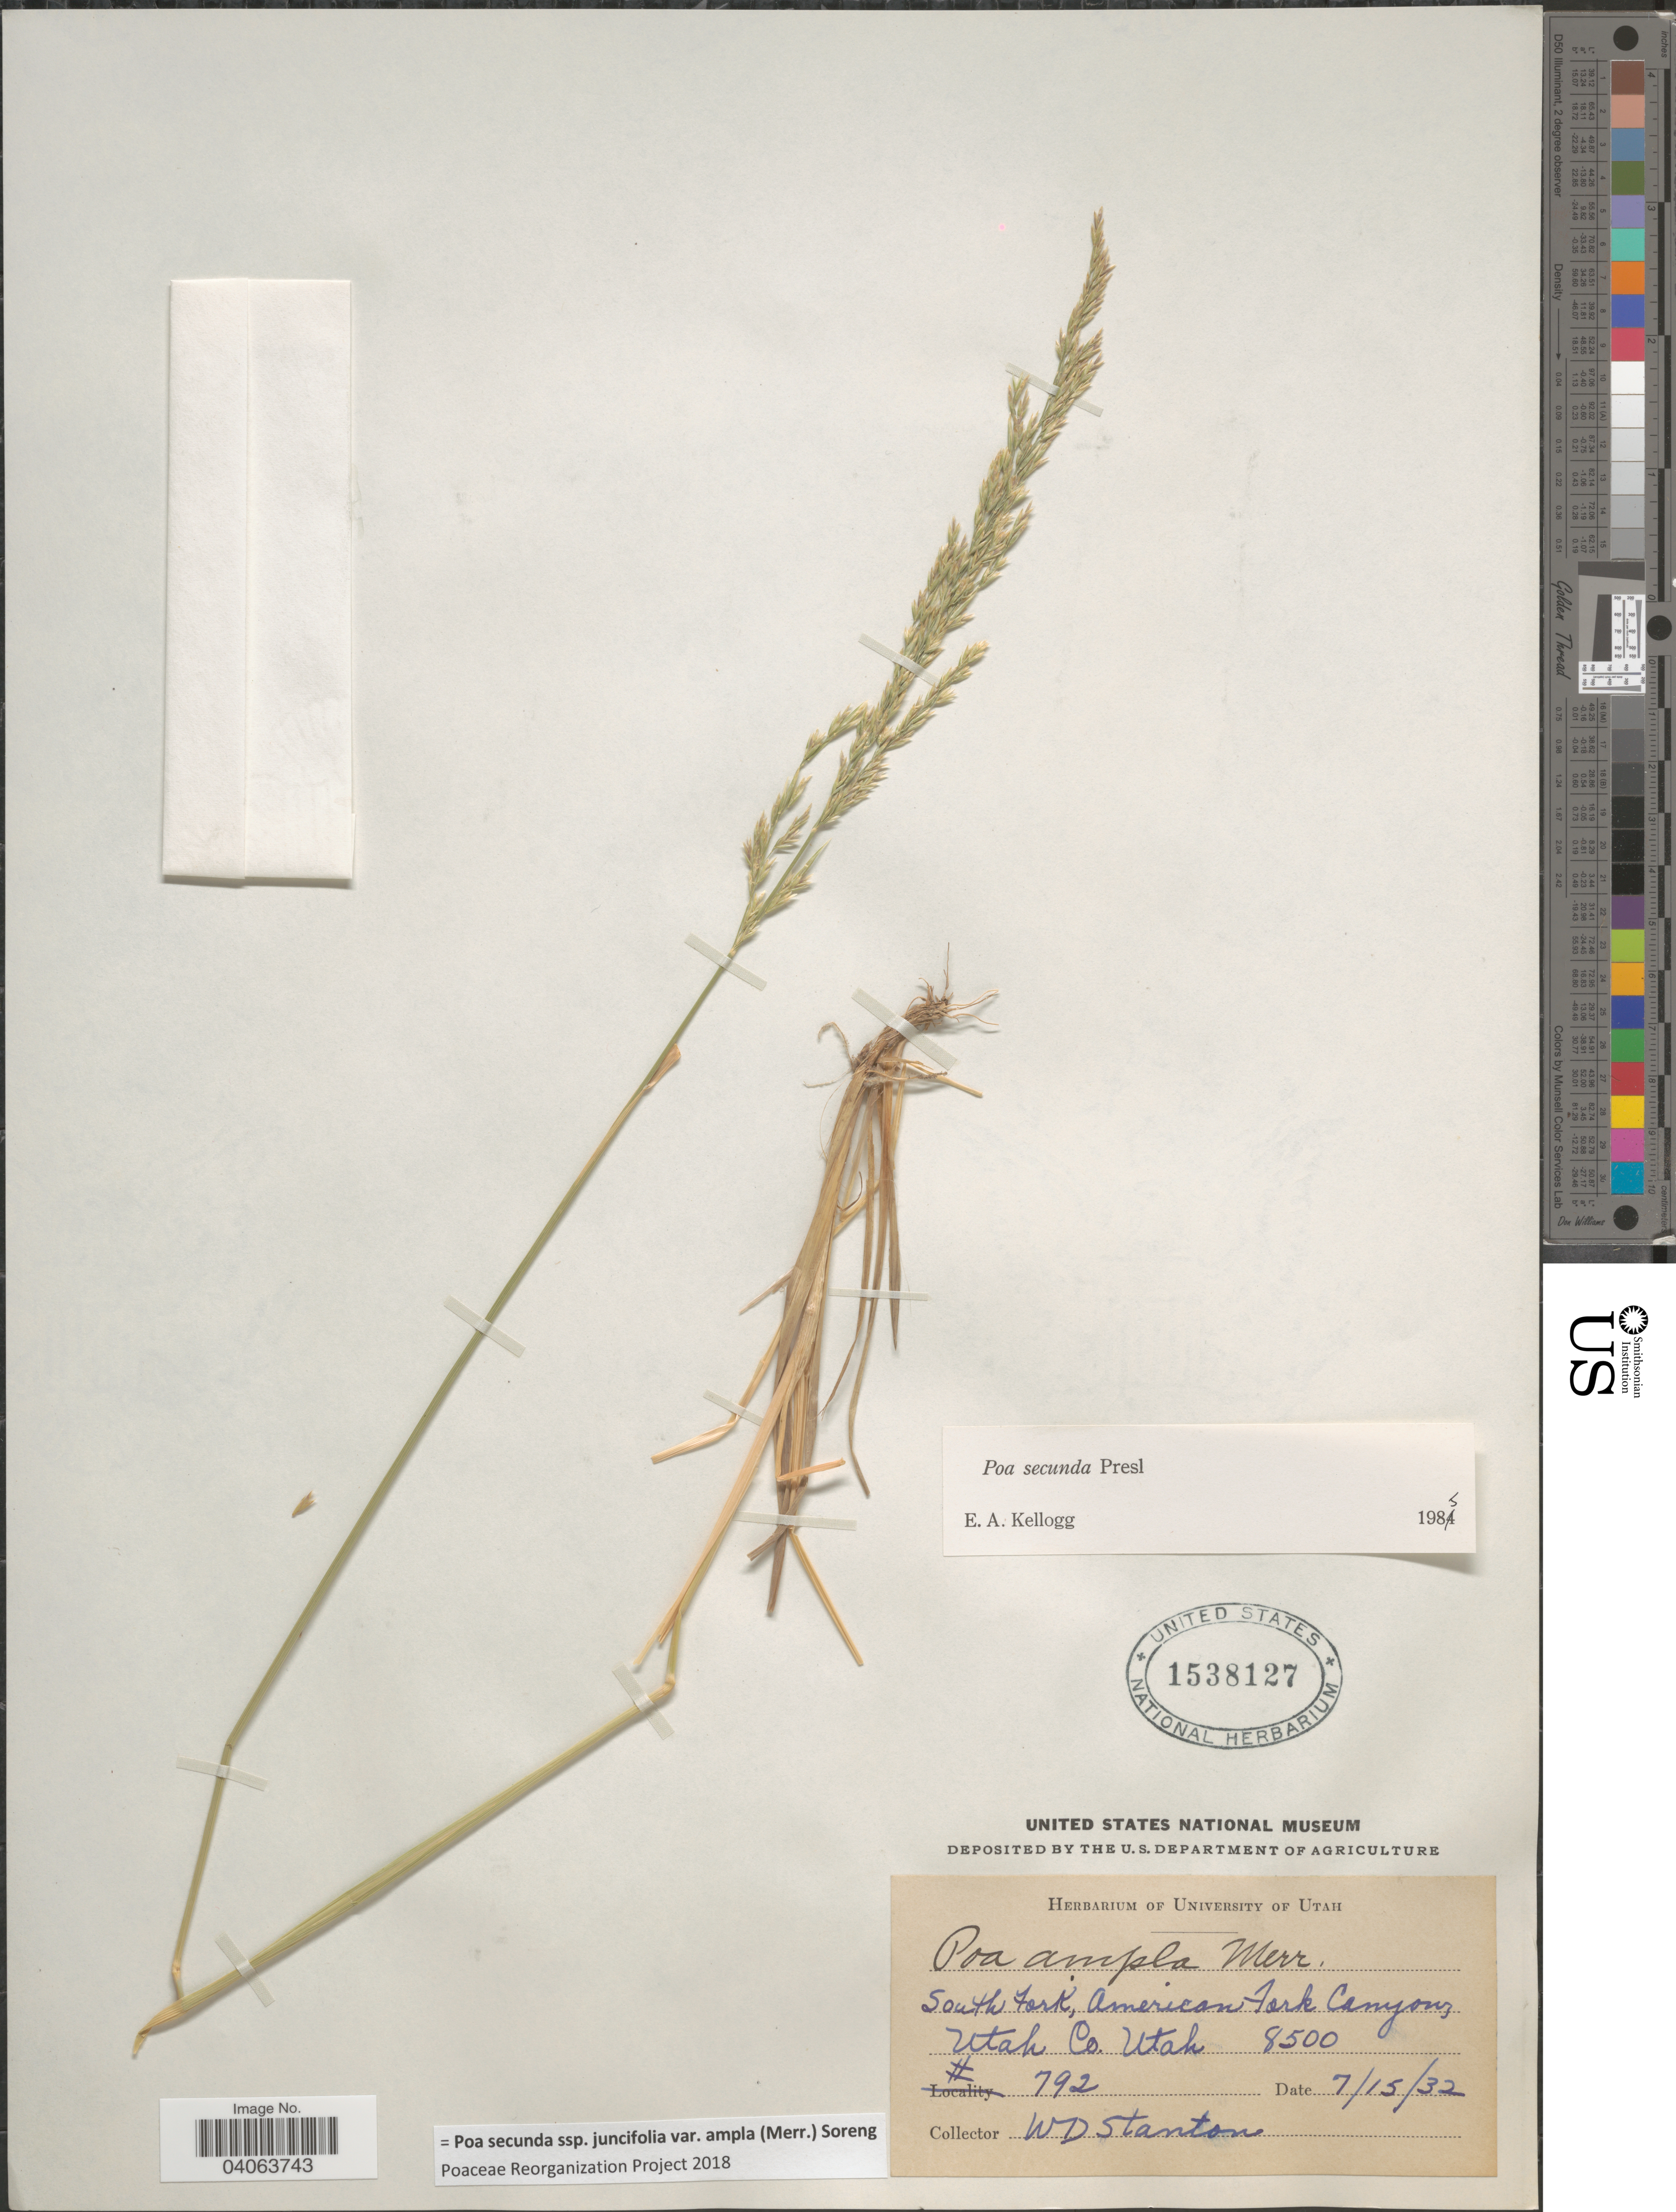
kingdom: Plantae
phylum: Tracheophyta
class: Liliopsida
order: Poales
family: Poaceae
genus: Poa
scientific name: Poa secunda subsp. juncifolia var. ampla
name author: (Merr.) Soreng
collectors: W. Stanton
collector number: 792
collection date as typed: Transcribed d/m/y: 15/7/32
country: United States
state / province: Utah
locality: South Fork, American Fork Canyon, Utah Co.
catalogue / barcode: US 1538127